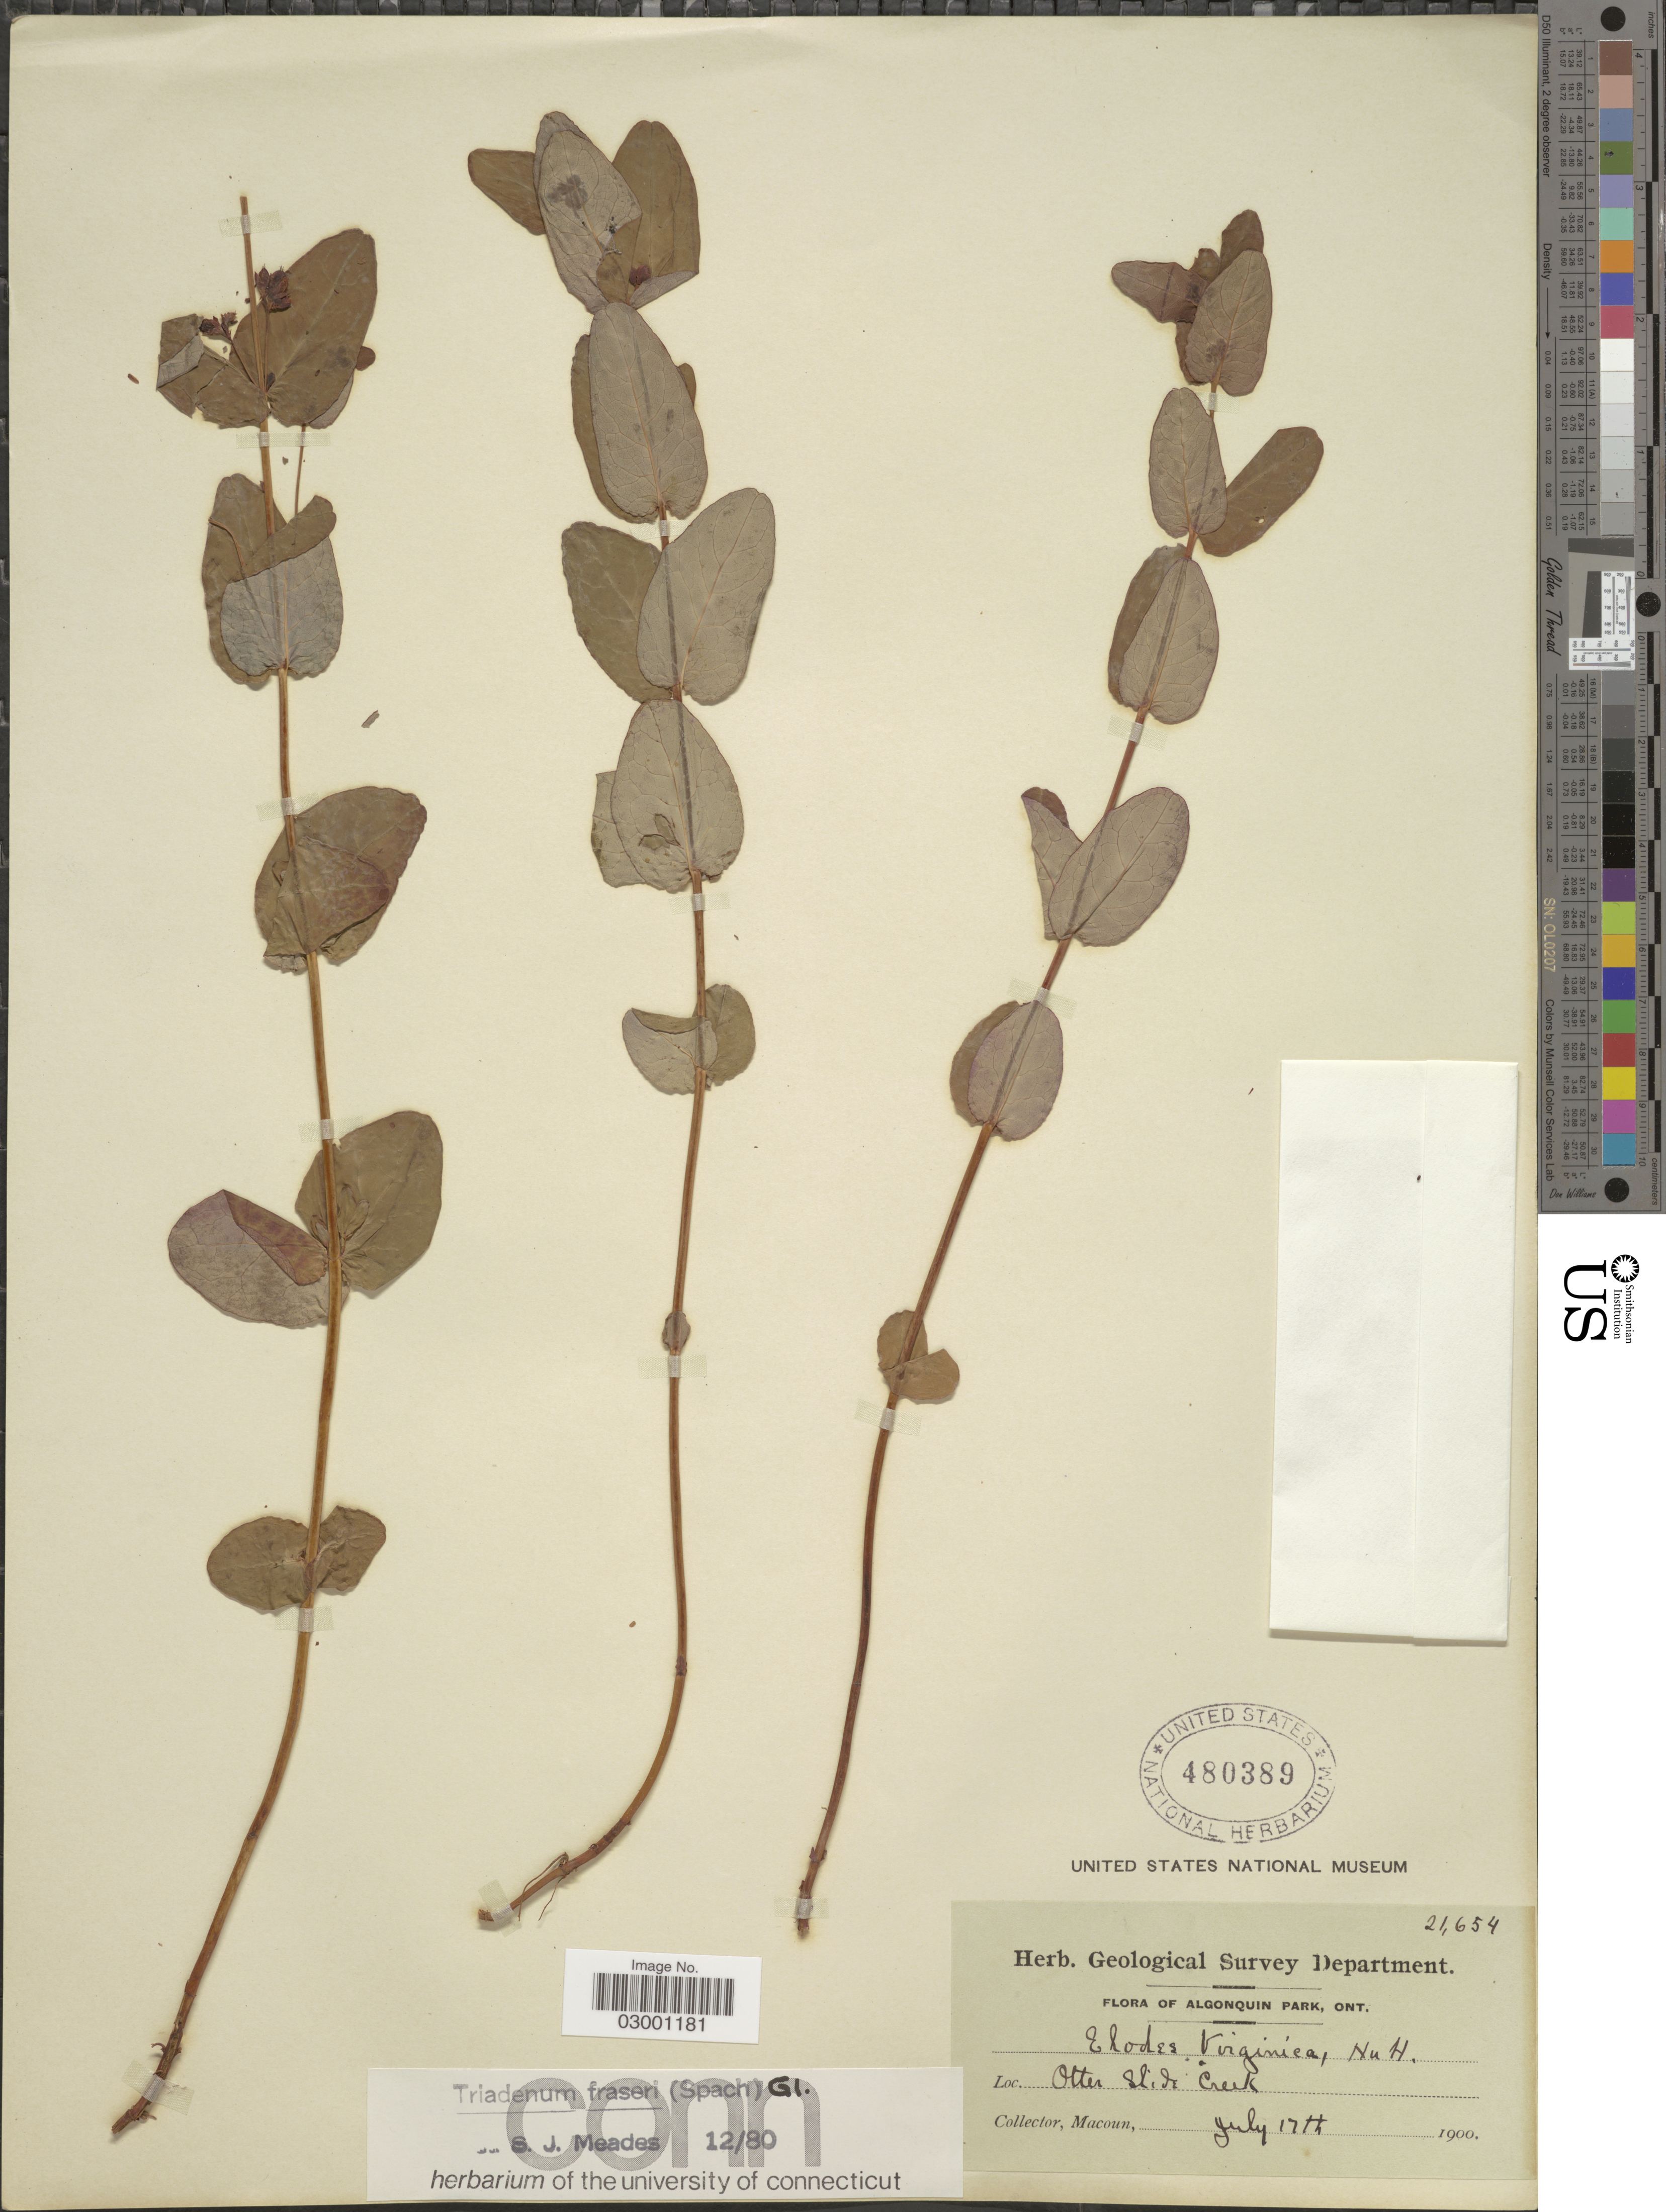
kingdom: Plantae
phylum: Tracheophyta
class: Magnoliopsida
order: Malpighiales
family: Hypericaceae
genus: Hypericum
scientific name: Hypericum fraseri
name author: Steud.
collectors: -- Macoun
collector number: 21654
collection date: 1900-07-17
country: Canada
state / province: Ontario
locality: Algonquin Park, Otter Slide Creek.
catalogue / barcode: US 480389